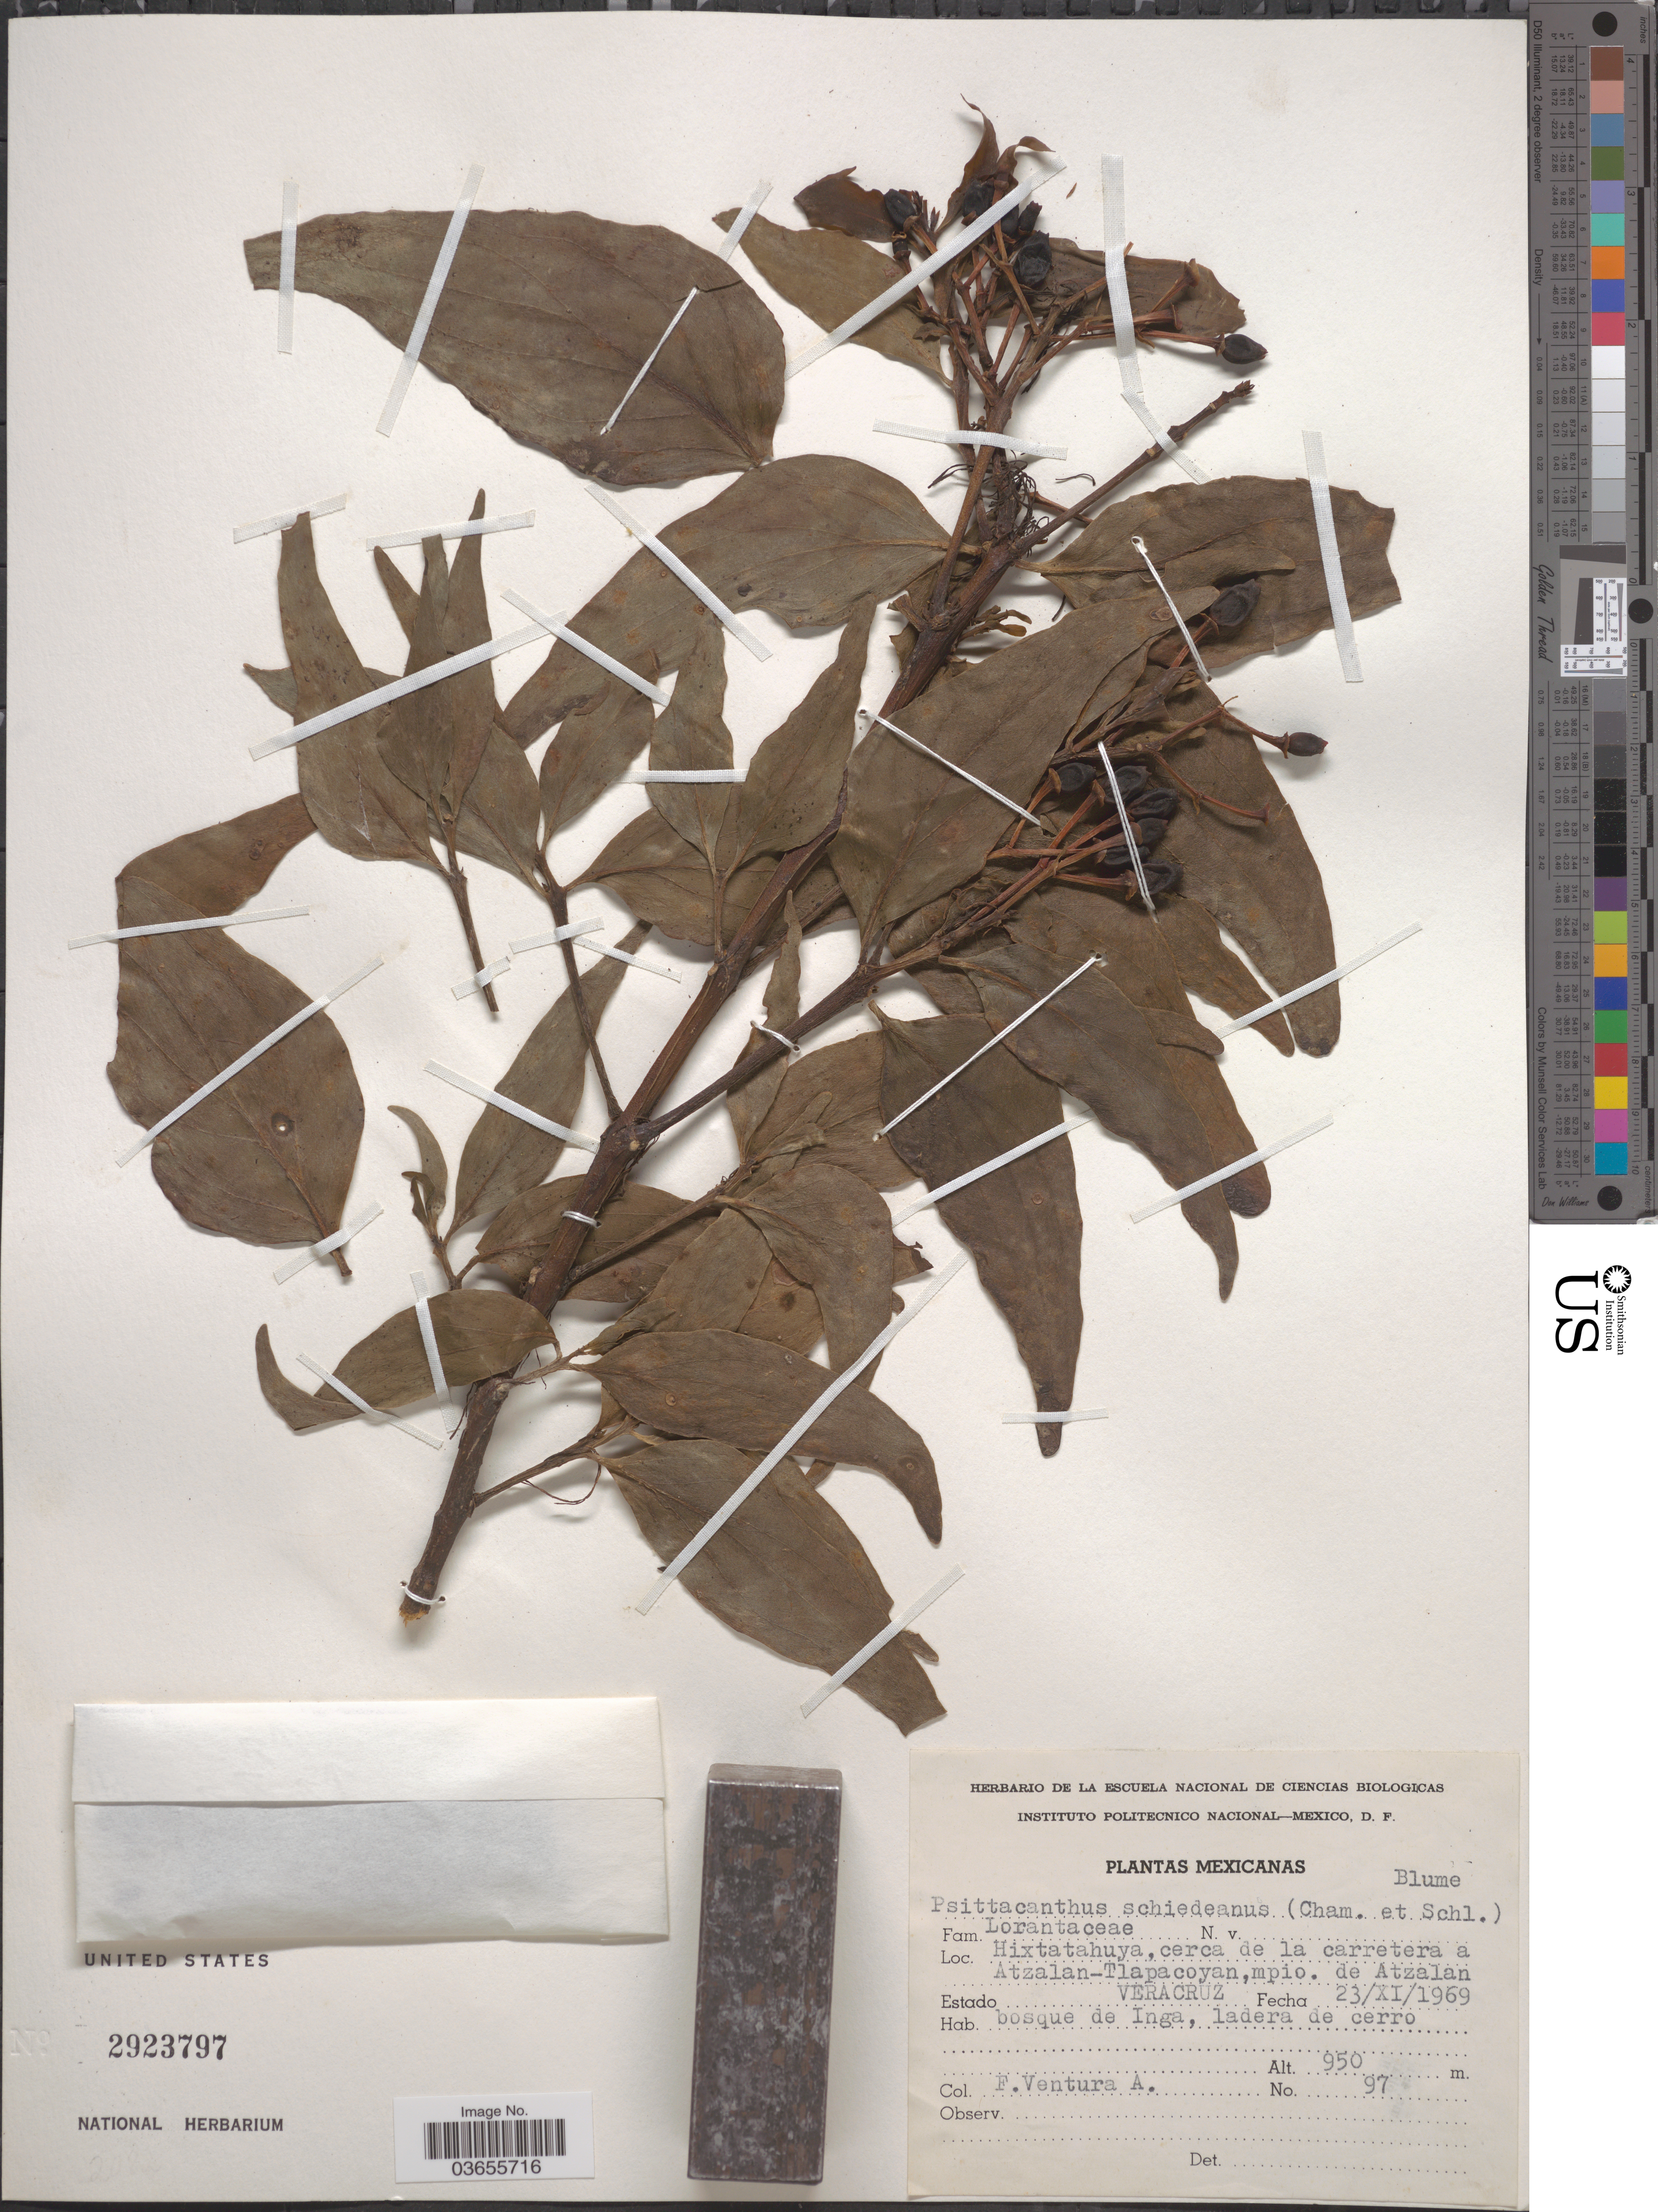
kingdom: Plantae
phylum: Tracheophyta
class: Magnoliopsida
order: Santalales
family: Loranthaceae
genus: Psittacanthus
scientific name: Psittacanthus schiedeanus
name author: (Schltdl. & Cham.) Blume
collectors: F. Ventura A.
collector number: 97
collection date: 1969-11-23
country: Mexico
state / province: Veracruz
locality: Hixtahuya, cerca de la carretera a Atzalan-Tlapacoyan, mpio. de Atzalan. Estado Veracruz.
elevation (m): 950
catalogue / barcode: US 2923797